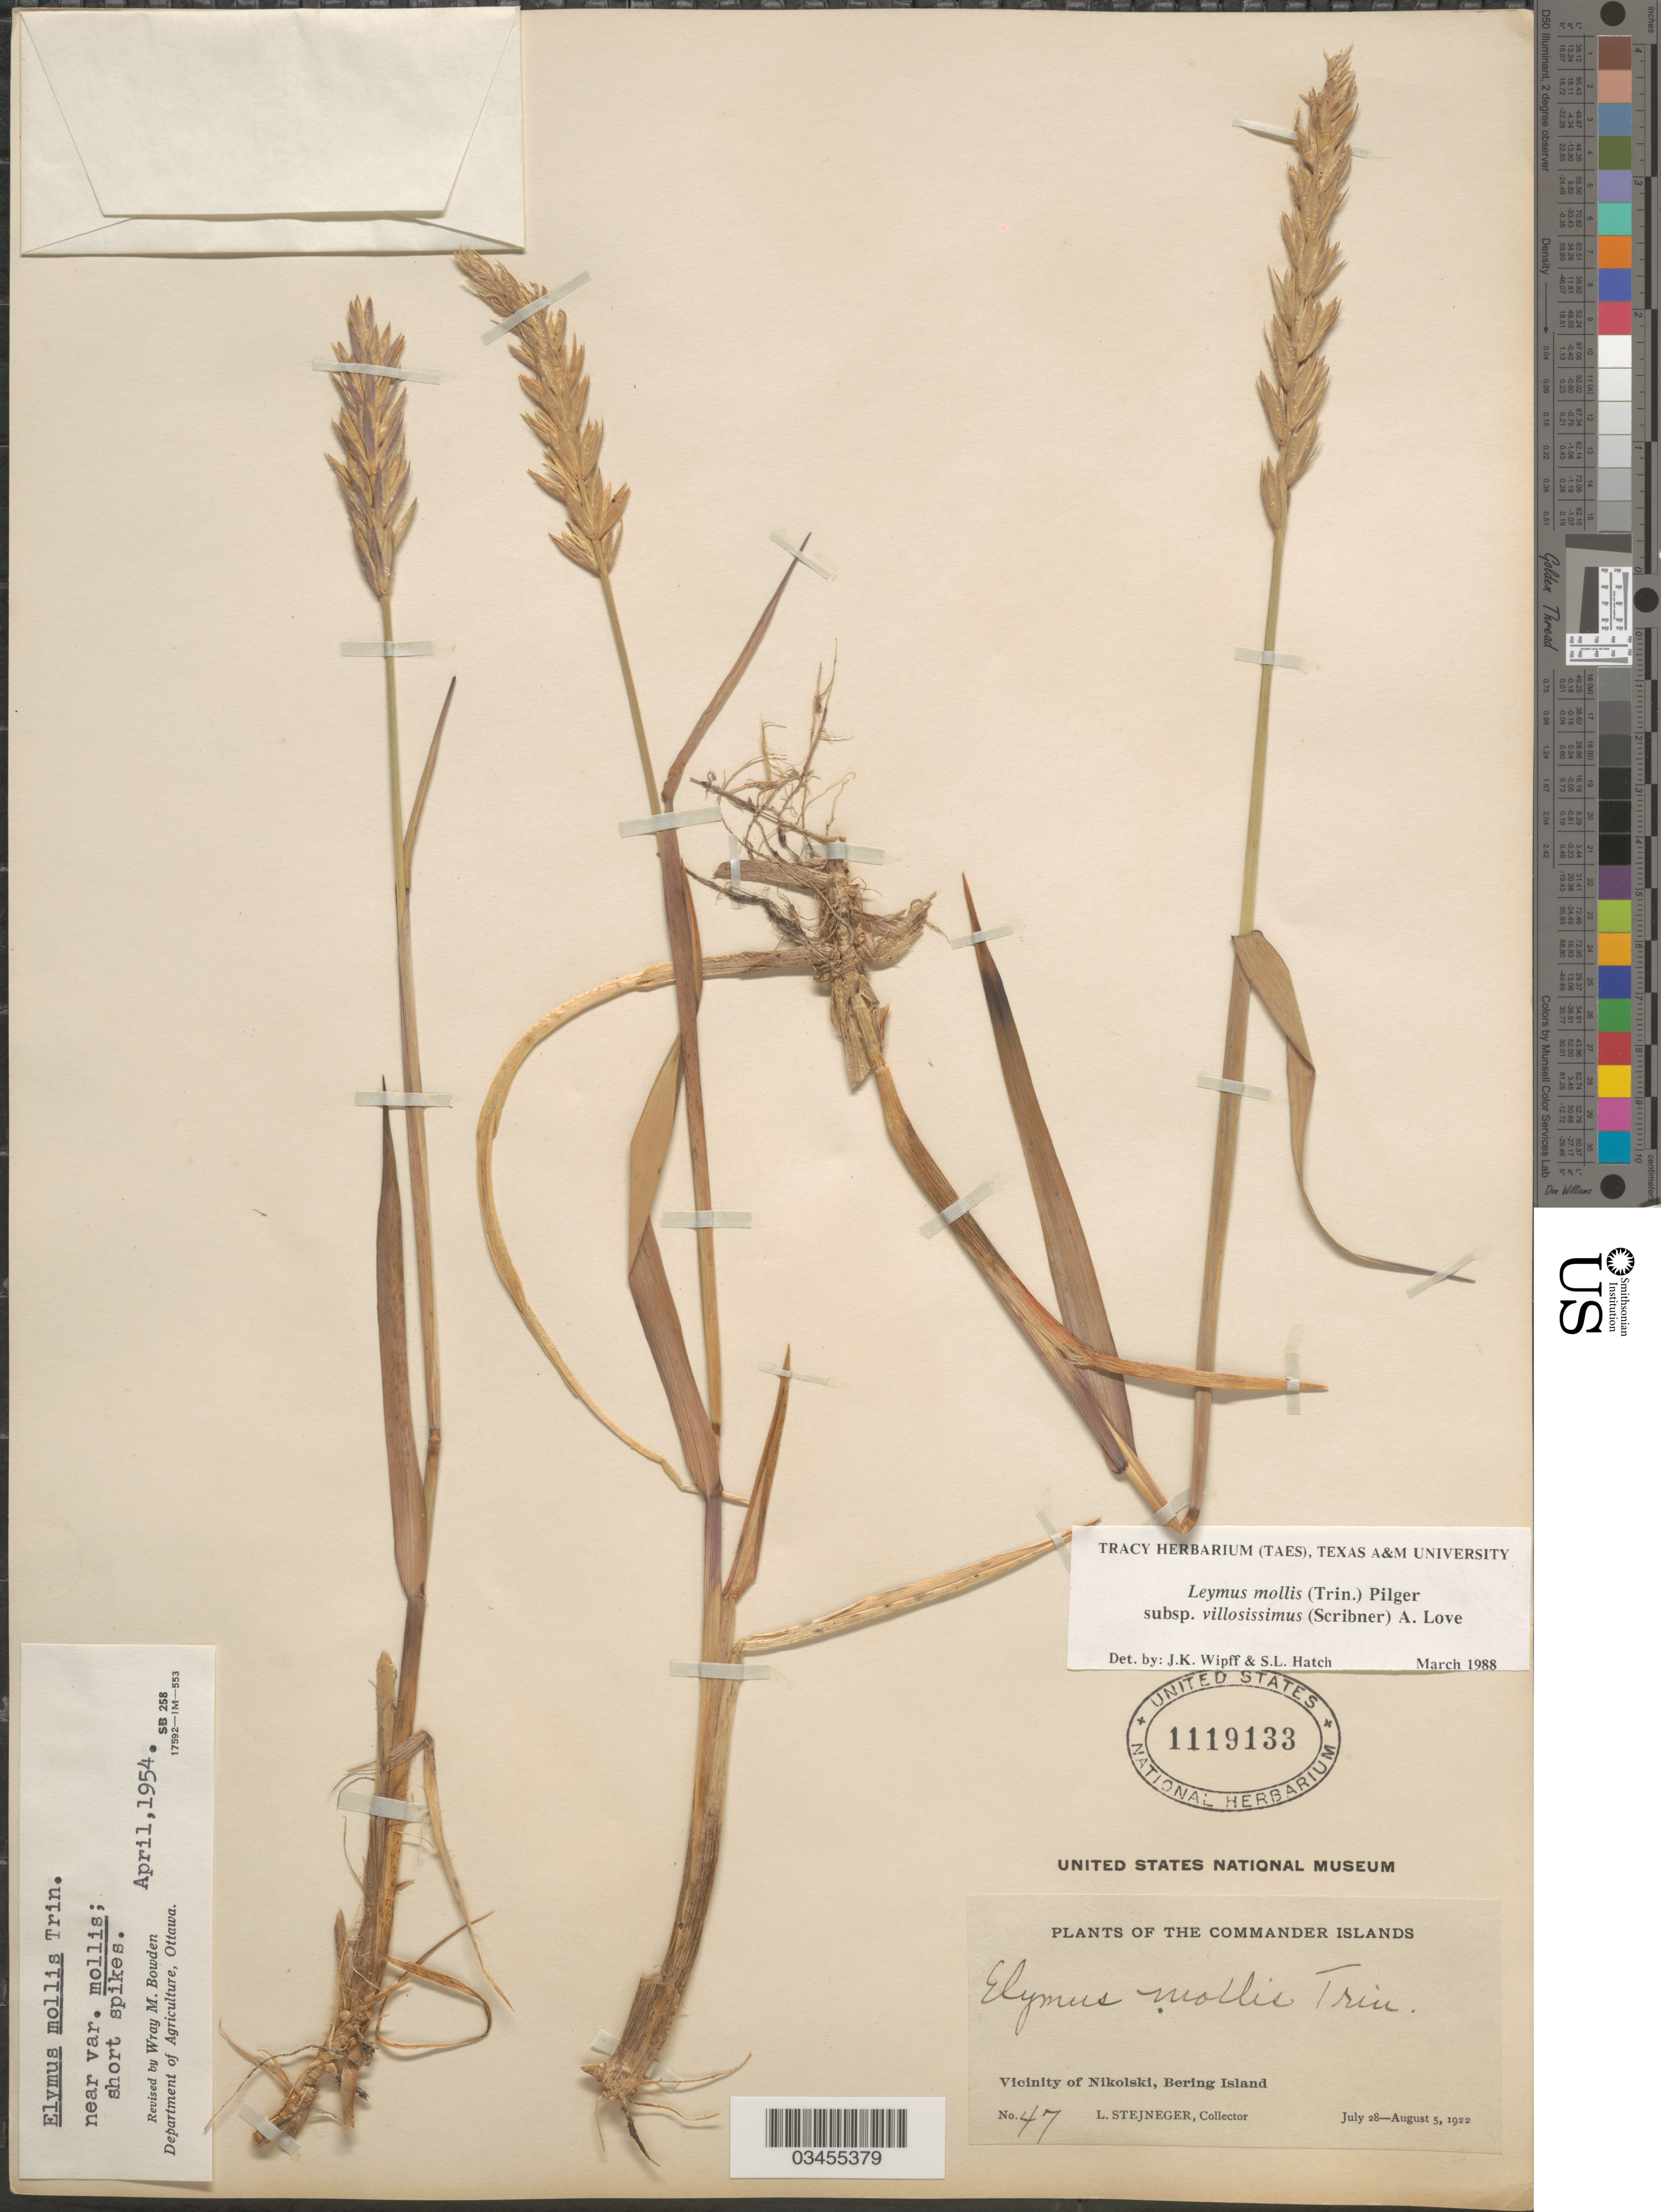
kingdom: Plantae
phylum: Tracheophyta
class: Liliopsida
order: Poales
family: Poaceae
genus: Leymus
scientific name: Leymus mollis subsp. villosissimus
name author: (Scribn.) Á. Löve & D. Löve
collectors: L. Stejneger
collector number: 47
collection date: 1922-07-28/1922-08-05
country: Russian Federation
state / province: Kamchatka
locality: The Commander Islands. Vicinity of Nikolski, Bering Island.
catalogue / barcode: US 1119133